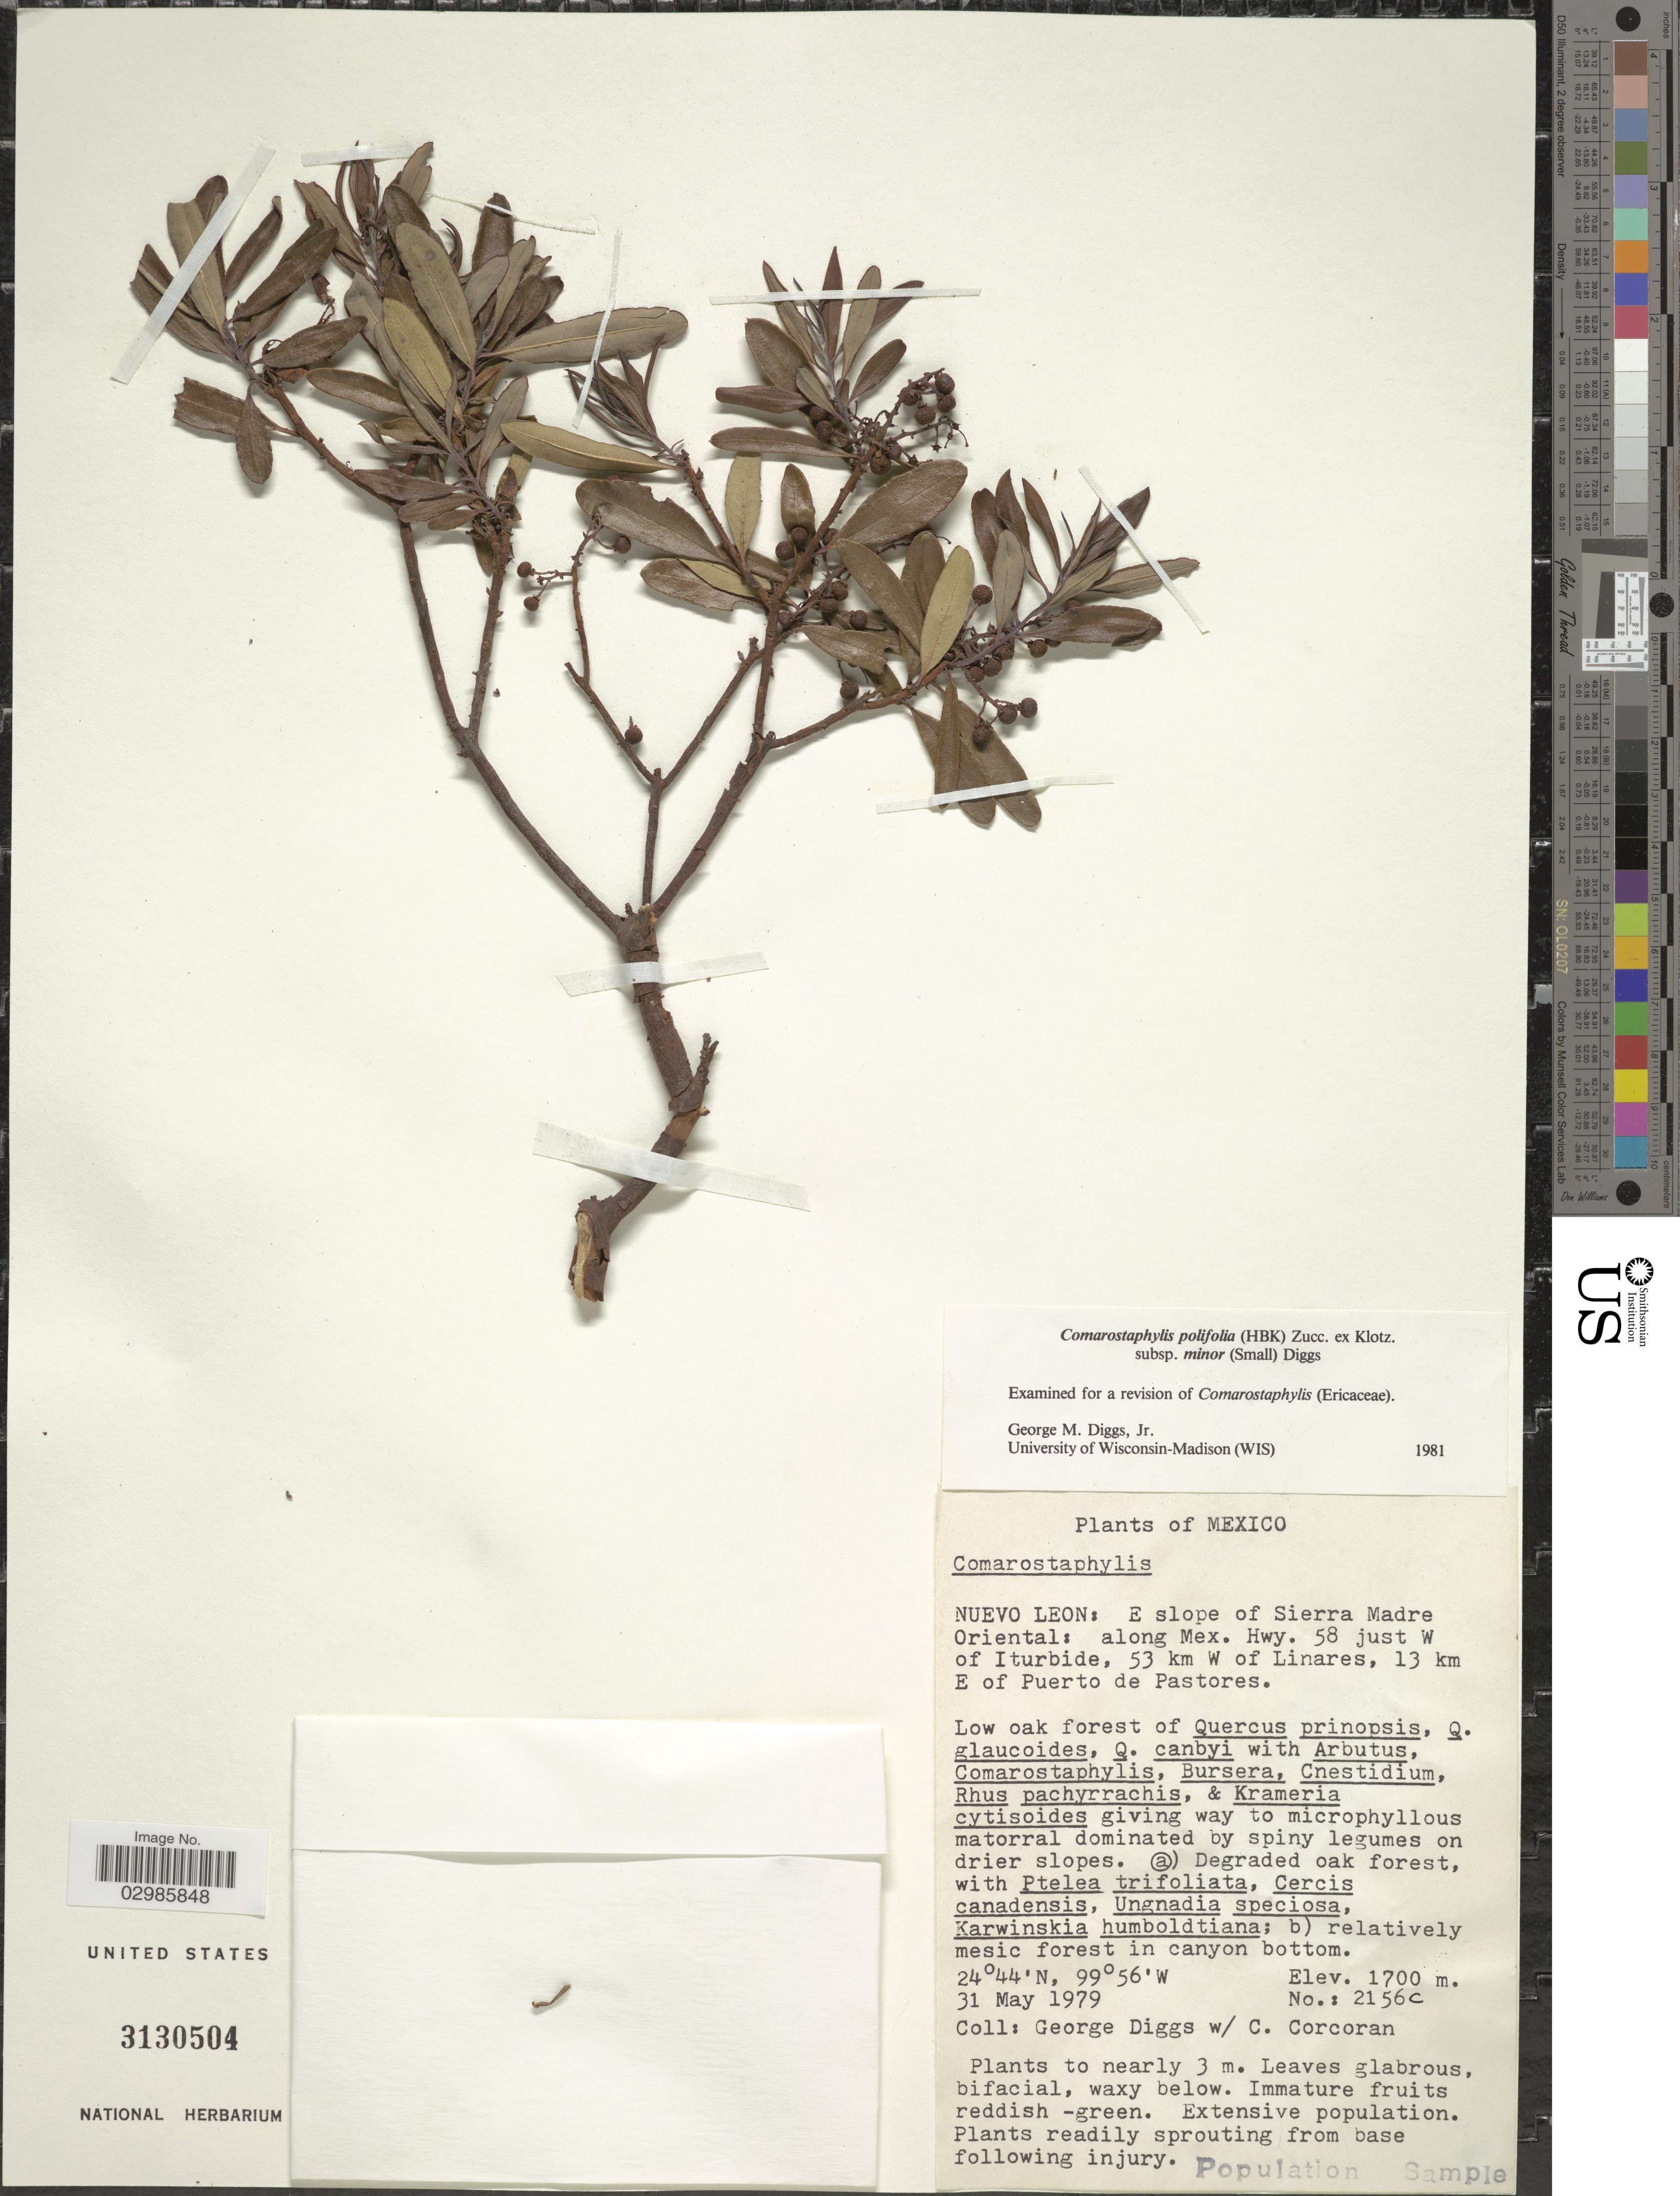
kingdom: Plantae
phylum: Tracheophyta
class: Magnoliopsida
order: Ericales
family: Ericaceae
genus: Comarostaphylis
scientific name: Comarostaphylis polifolia subsp. minor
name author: (Small) Diggs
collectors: G. Diggs & C. Corcoran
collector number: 2156c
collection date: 1979-05-31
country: Mexico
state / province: Nuevo León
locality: E slope of Sierra Madre Oriental: along Mex. Hwy. 58 just W of Iturbide, 53 km W of Linhares, 13 km E of Puerto de Pastores.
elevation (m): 1700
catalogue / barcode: US 3130504